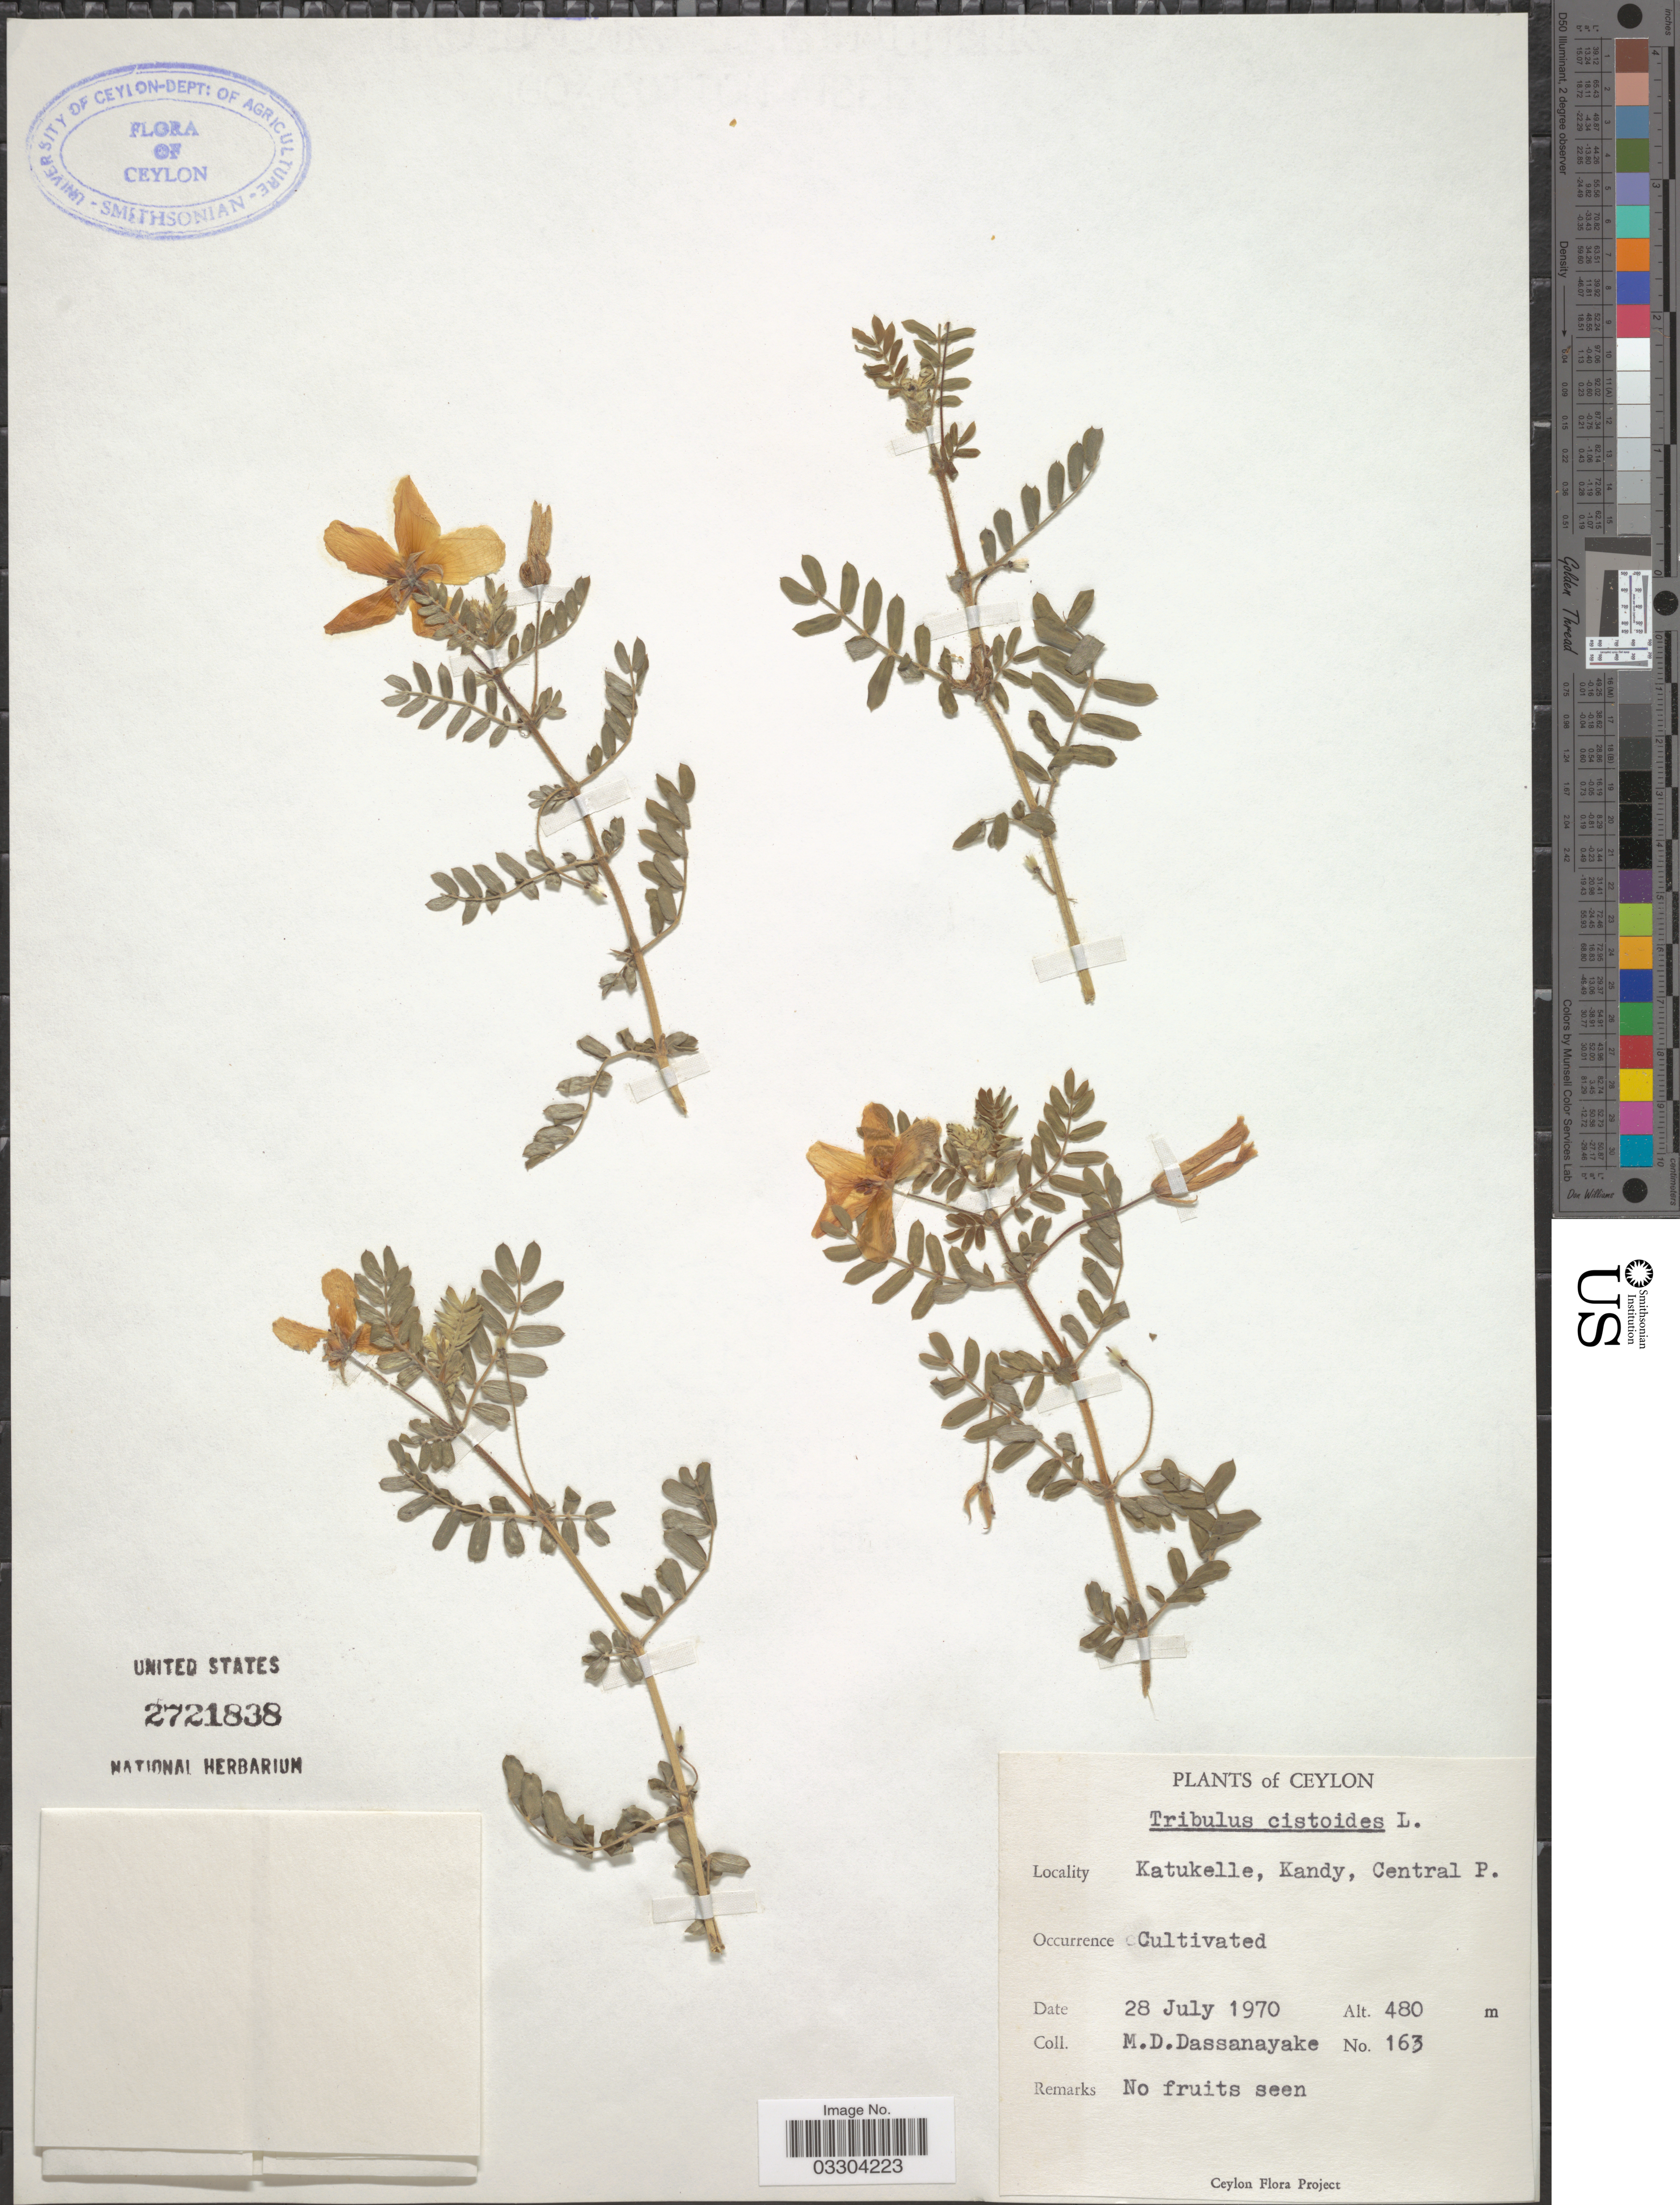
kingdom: Plantae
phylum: Tracheophyta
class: Magnoliopsida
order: Zygophyllales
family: Zygophyllaceae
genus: Tribulus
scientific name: Tribulus cistoides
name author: L.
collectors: M. D. Dassanayake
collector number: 163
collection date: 1970-07-28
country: Sri Lanka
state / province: Central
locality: Ceylon, Katukelle, Kandy, Central P.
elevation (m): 480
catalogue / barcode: US 2721838